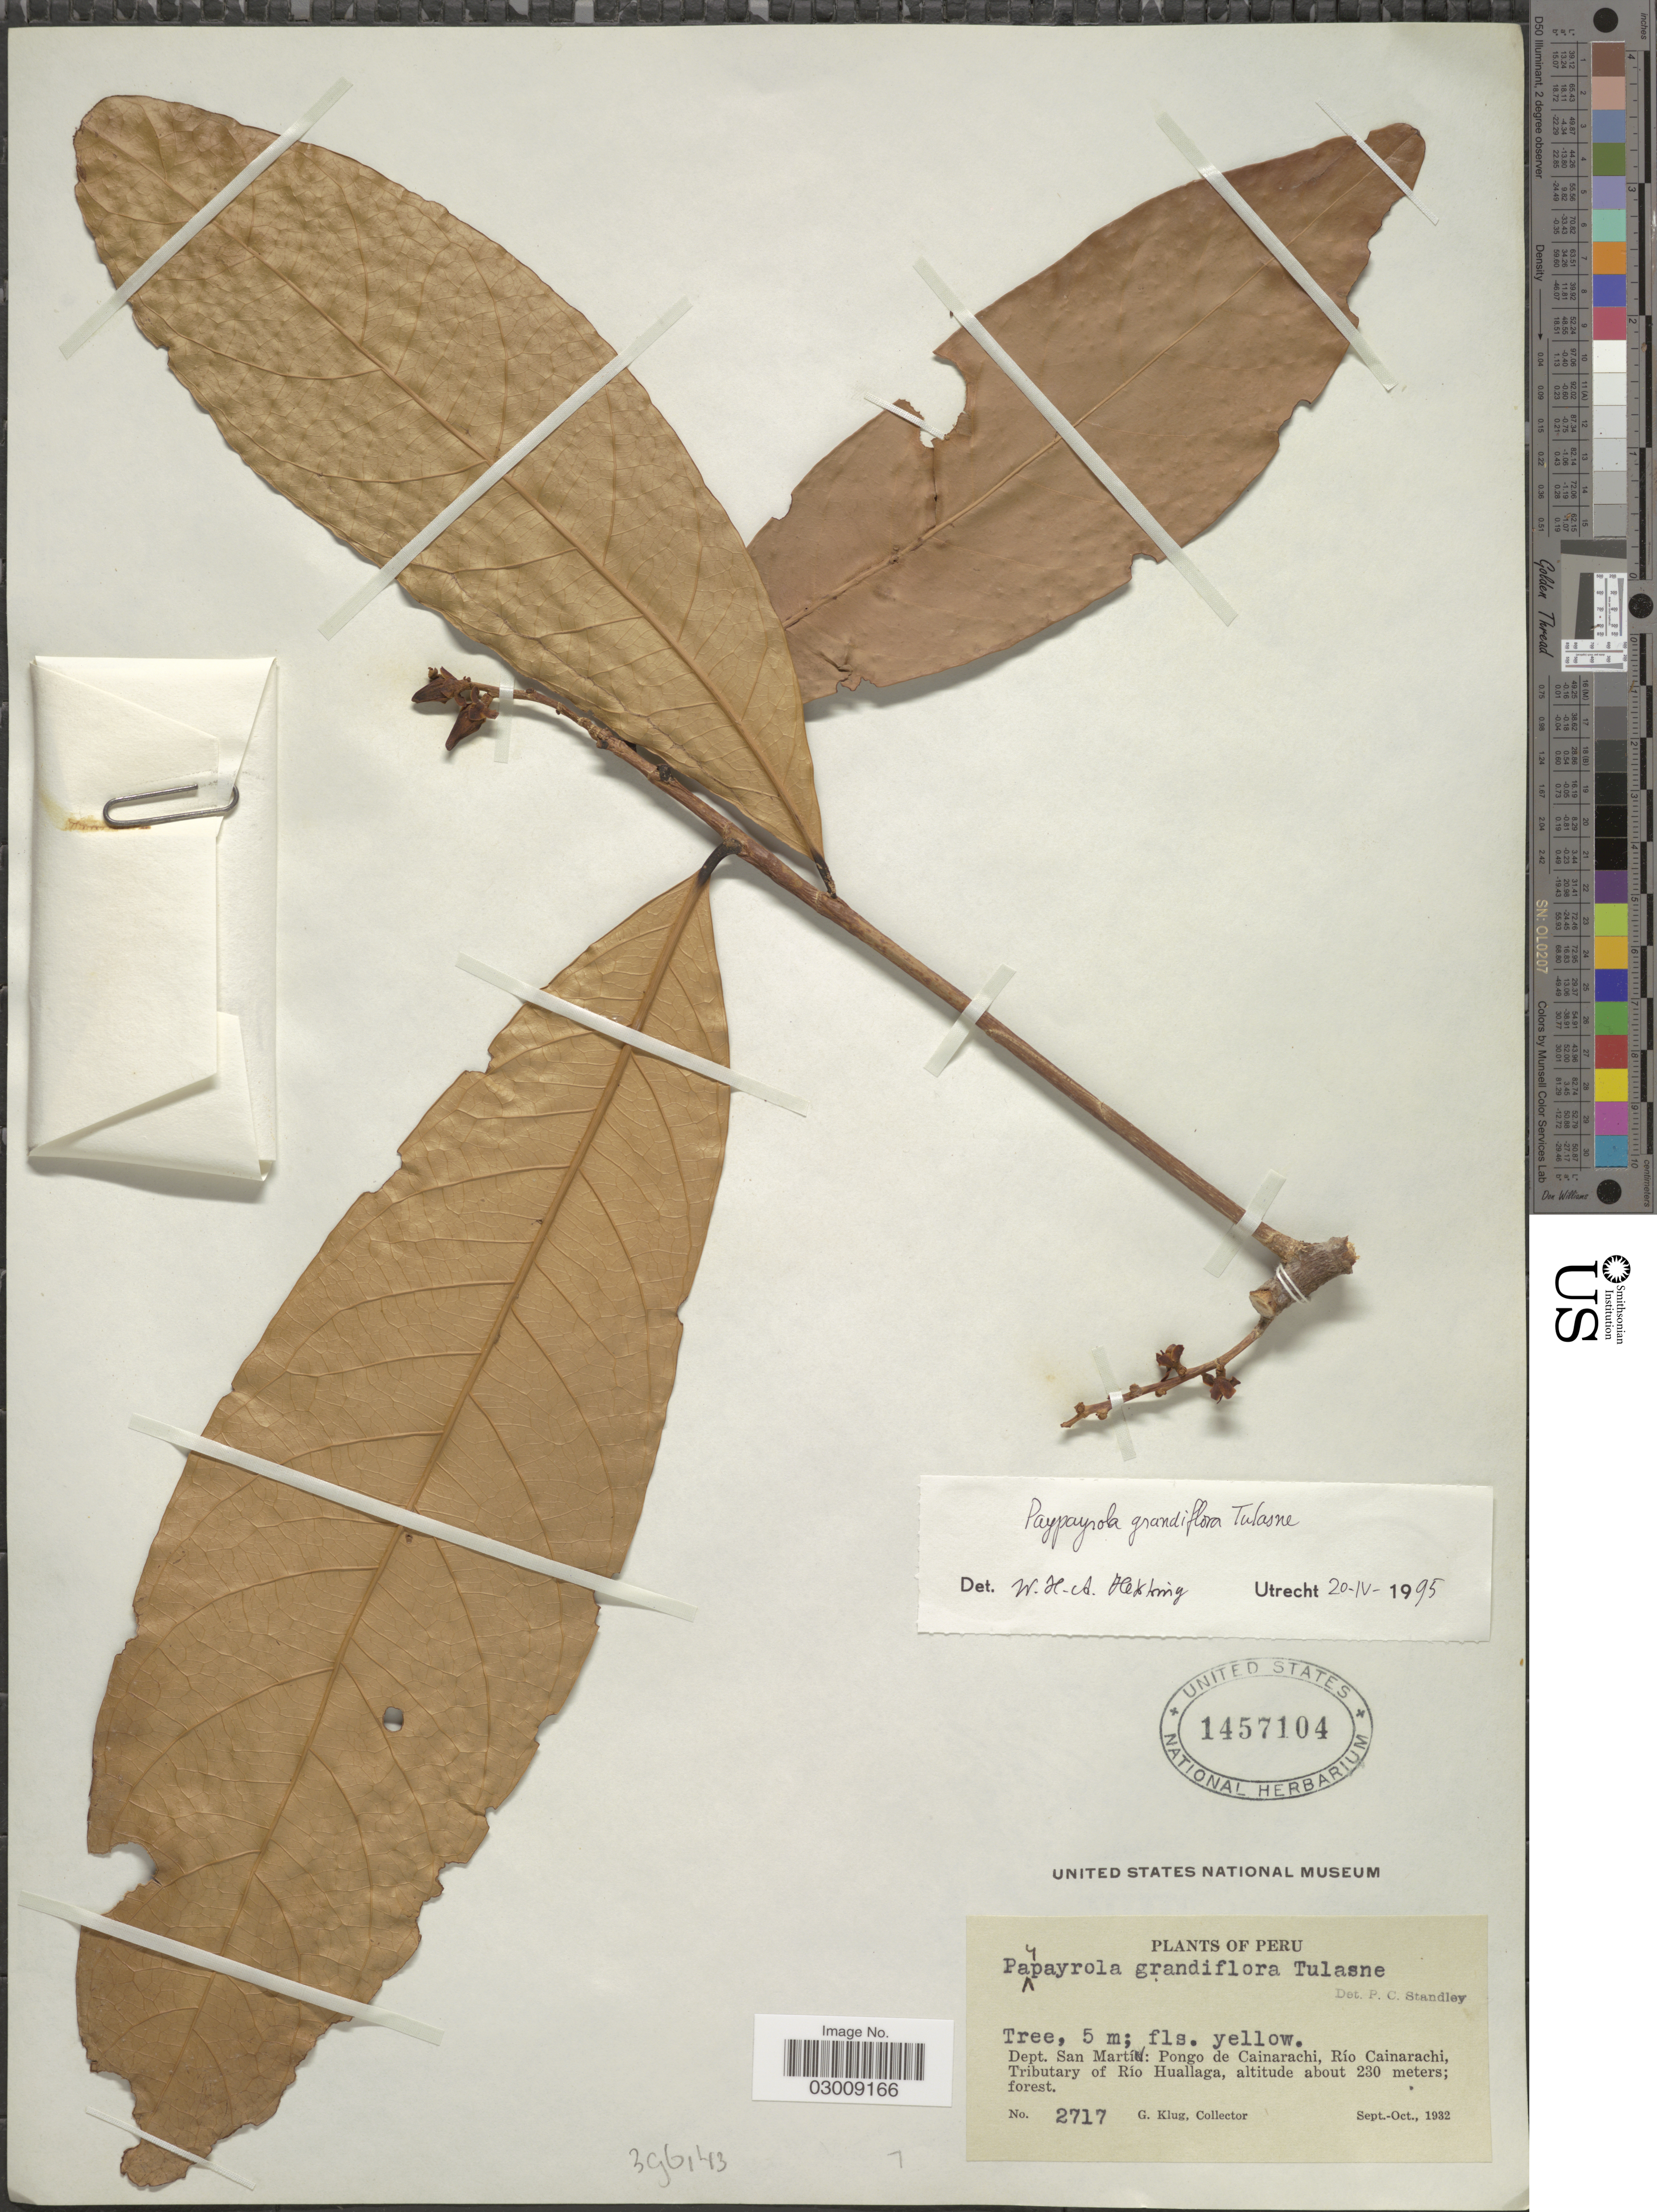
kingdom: Plantae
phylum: Tracheophyta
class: Magnoliopsida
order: Malpighiales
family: Violaceae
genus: Paypayrola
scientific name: Paypayrola grandiflora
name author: Tul.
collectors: G. Klug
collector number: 2717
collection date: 1932-09/1932-10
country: Peru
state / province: San Martín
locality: Dept. San Martín: Pongo de Cainarachi, Río Cainarachi, Tributary of Río Huallaga.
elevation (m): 230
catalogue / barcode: US 1457104